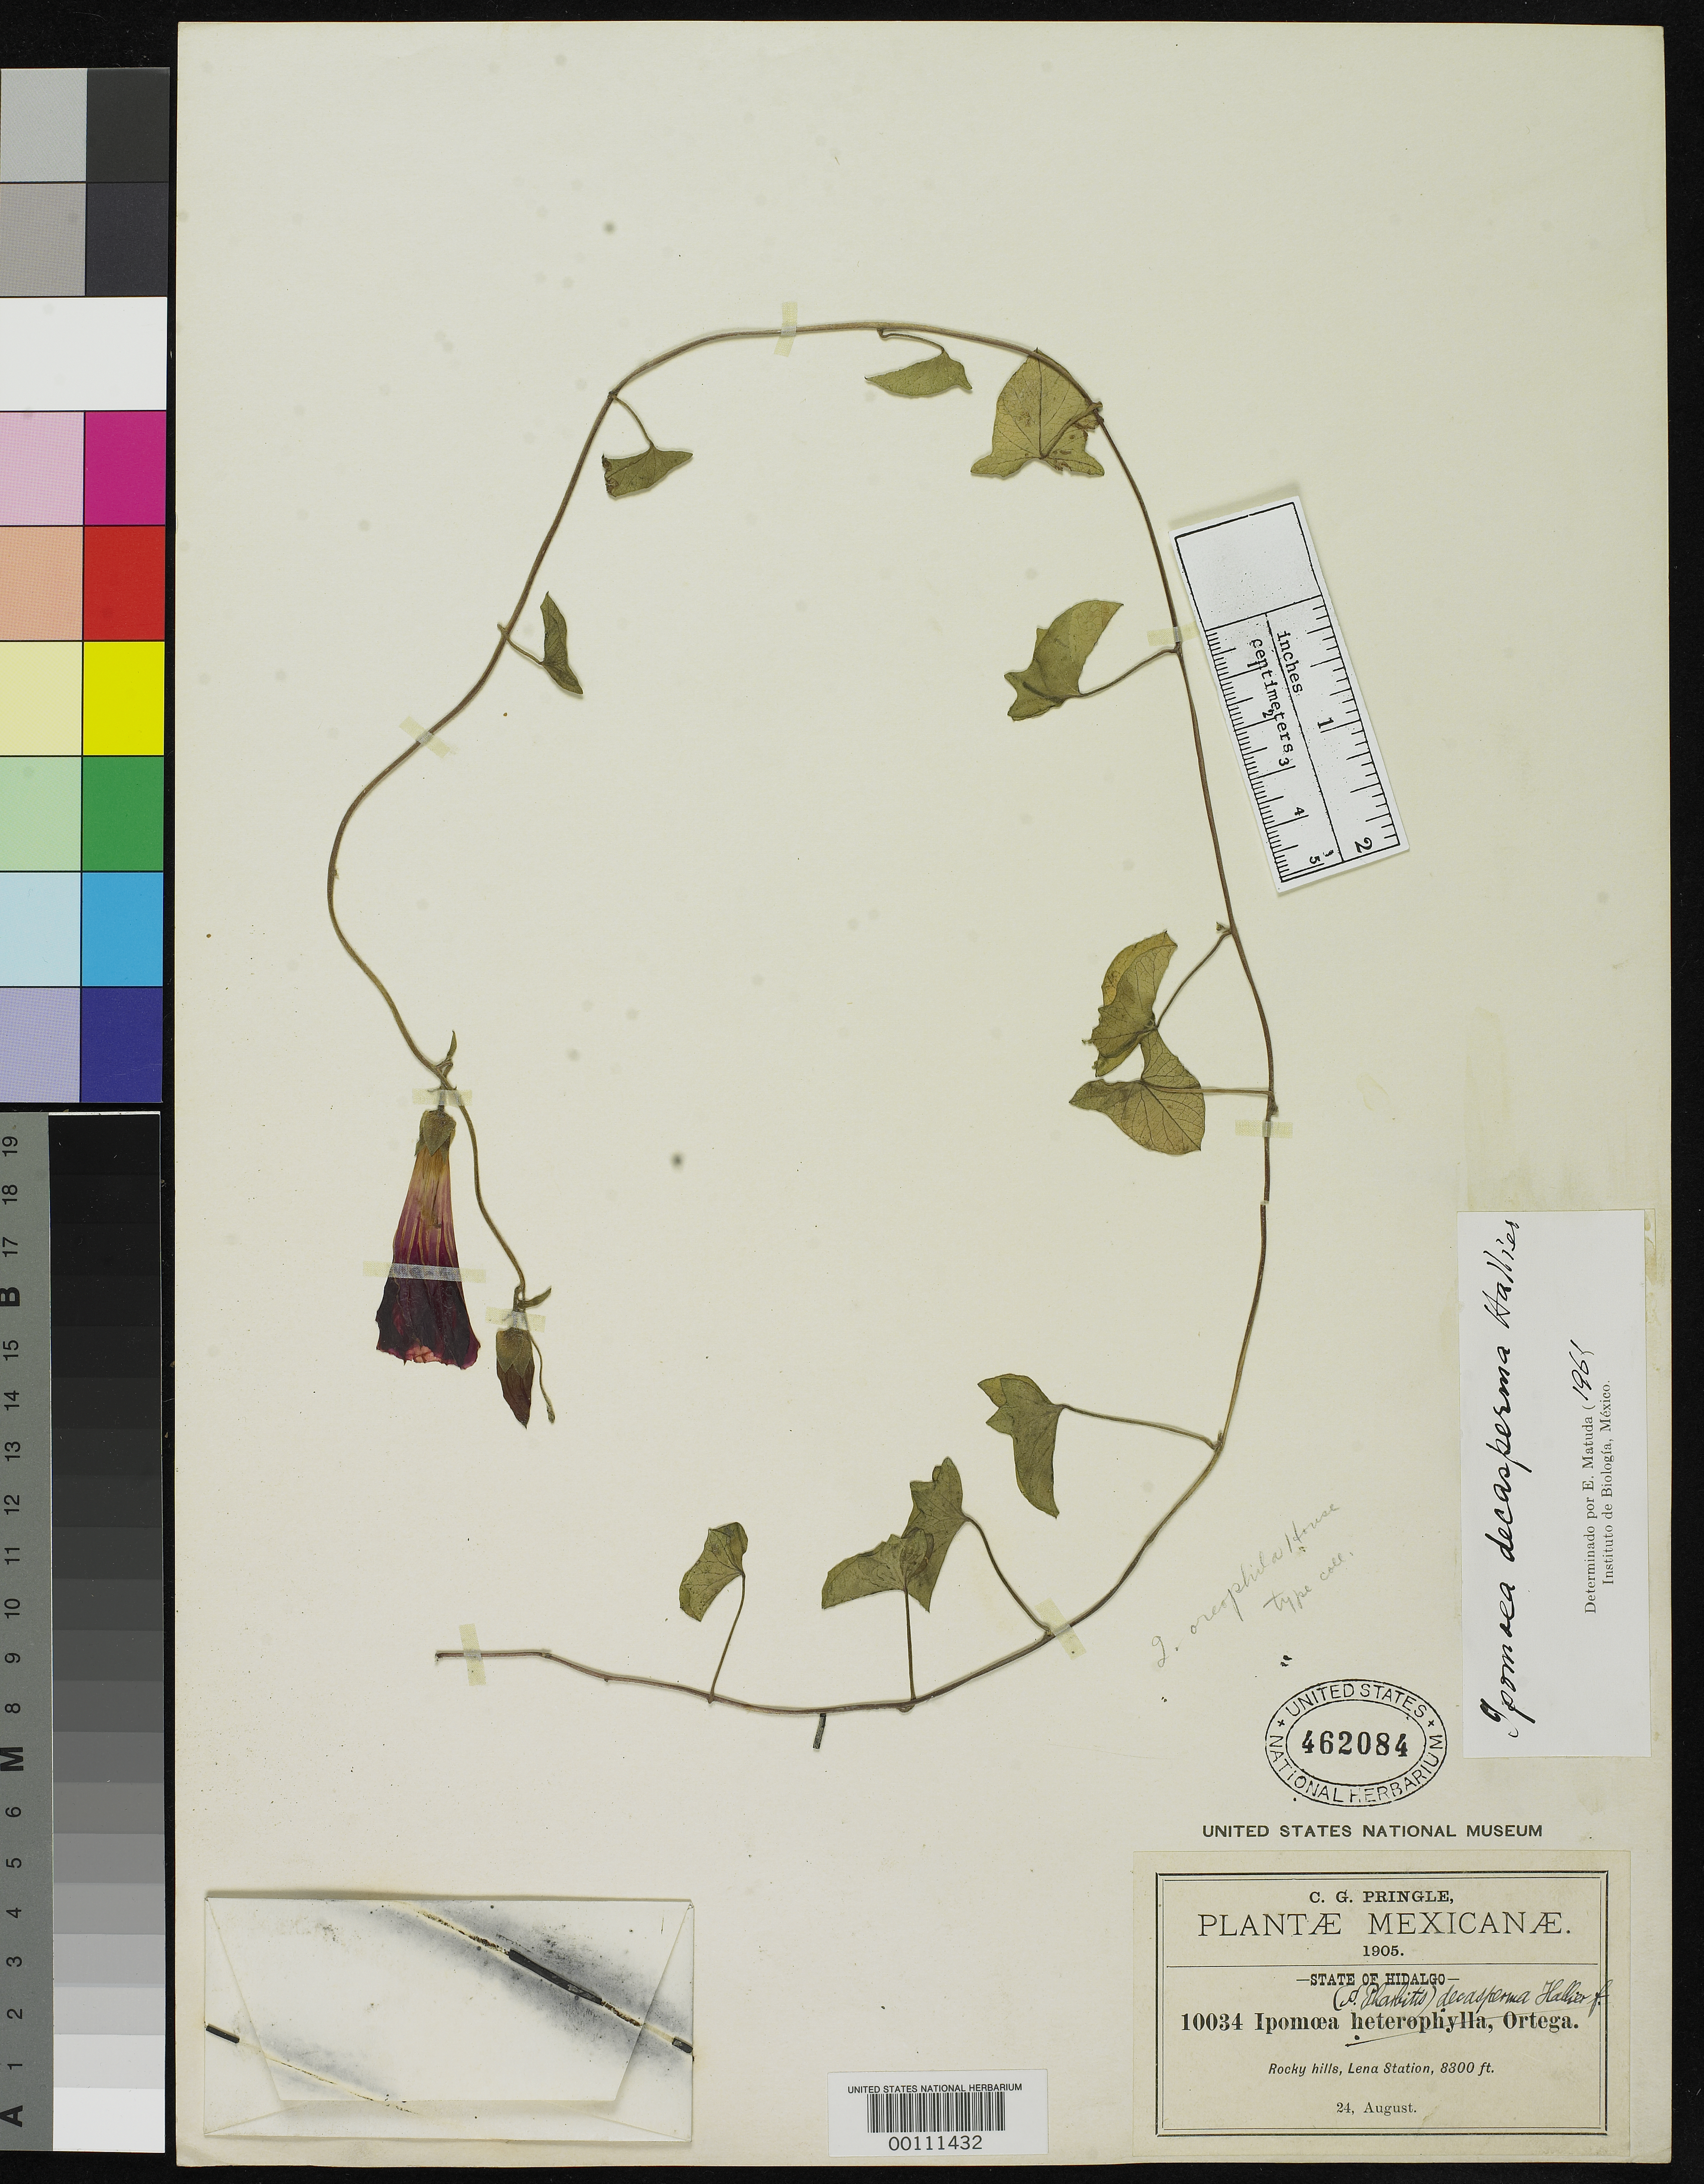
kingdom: Plantae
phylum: Tracheophyta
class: Magnoliopsida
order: Solanales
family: Convolvulaceae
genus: Ipomoea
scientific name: Ipomoea oreophila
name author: House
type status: Isotype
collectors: C. G. Pringle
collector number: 10034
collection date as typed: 24 Aug 1905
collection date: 1905-08-24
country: Mexico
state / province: Hidalgo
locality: Lena Station.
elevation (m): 2530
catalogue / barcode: US 462084